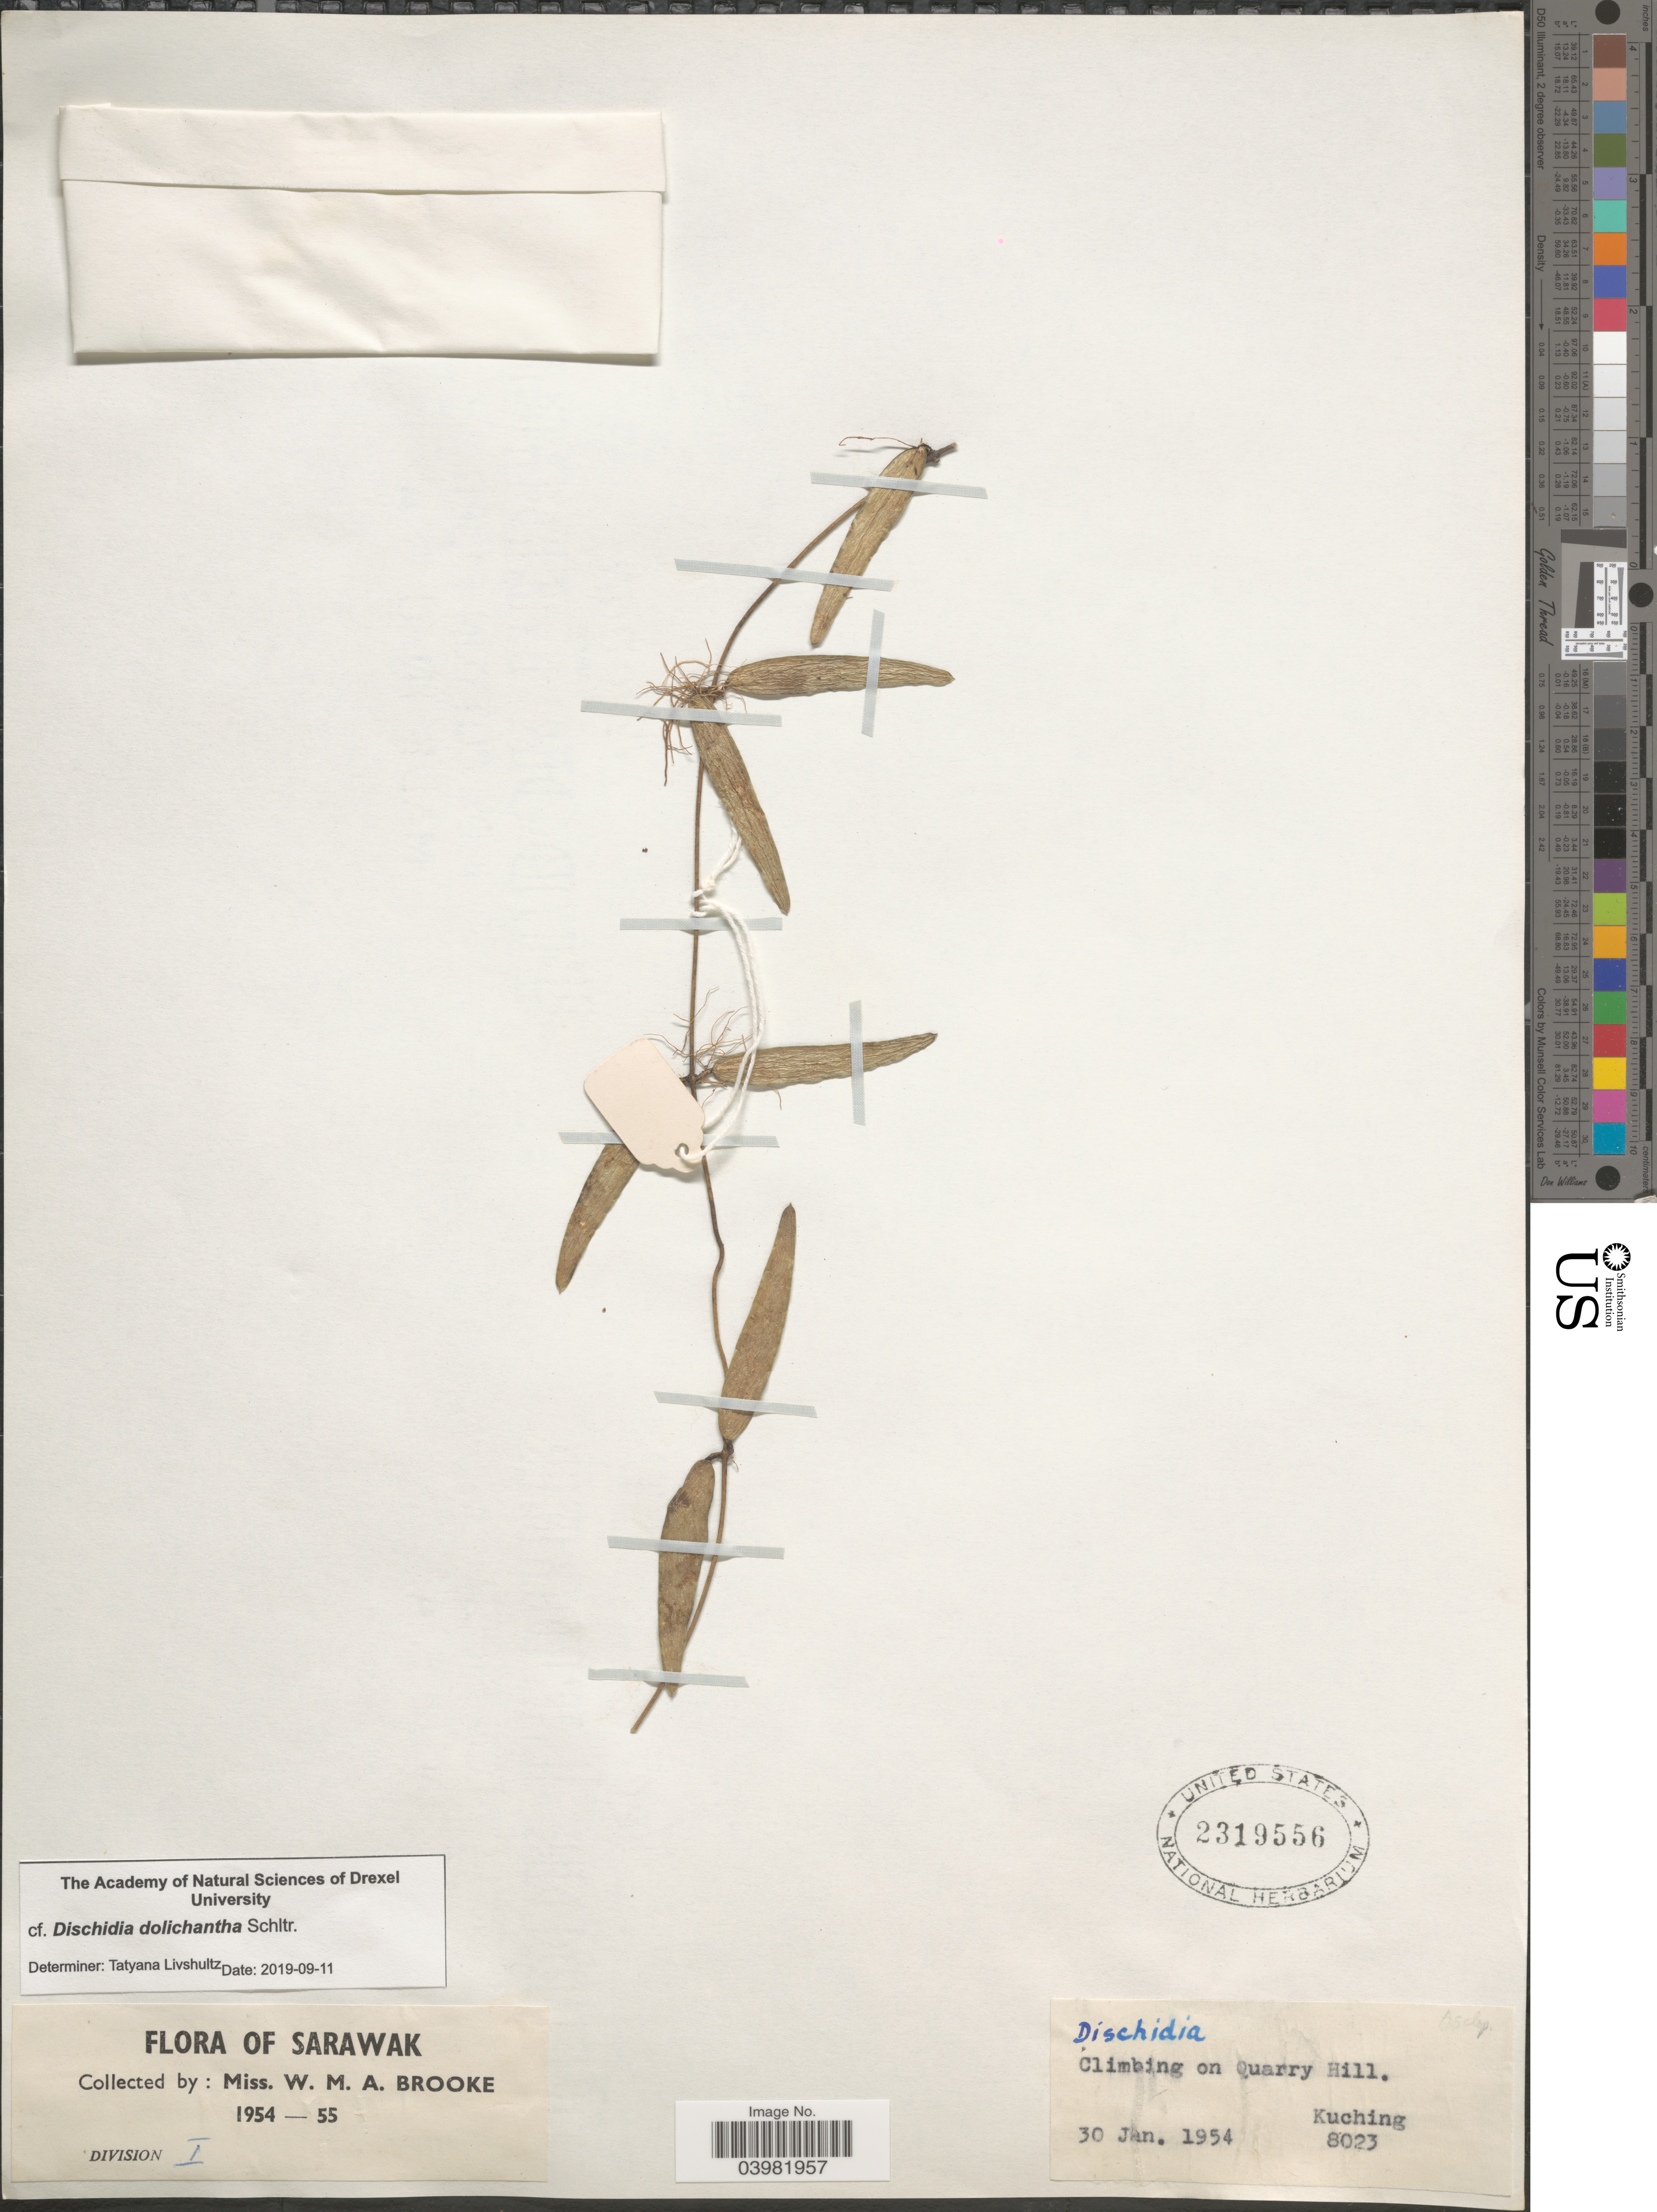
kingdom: Plantae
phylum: Tracheophyta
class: Magnoliopsida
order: Gentianales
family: Apocynaceae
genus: Dischidia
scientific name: Dischidia dolichantha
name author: Schltr.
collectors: W. Brooke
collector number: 8023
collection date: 1954-01-30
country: Malaysia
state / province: Sarawak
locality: Division I. On Quarry Hill. Kuching.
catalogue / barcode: US 2319556